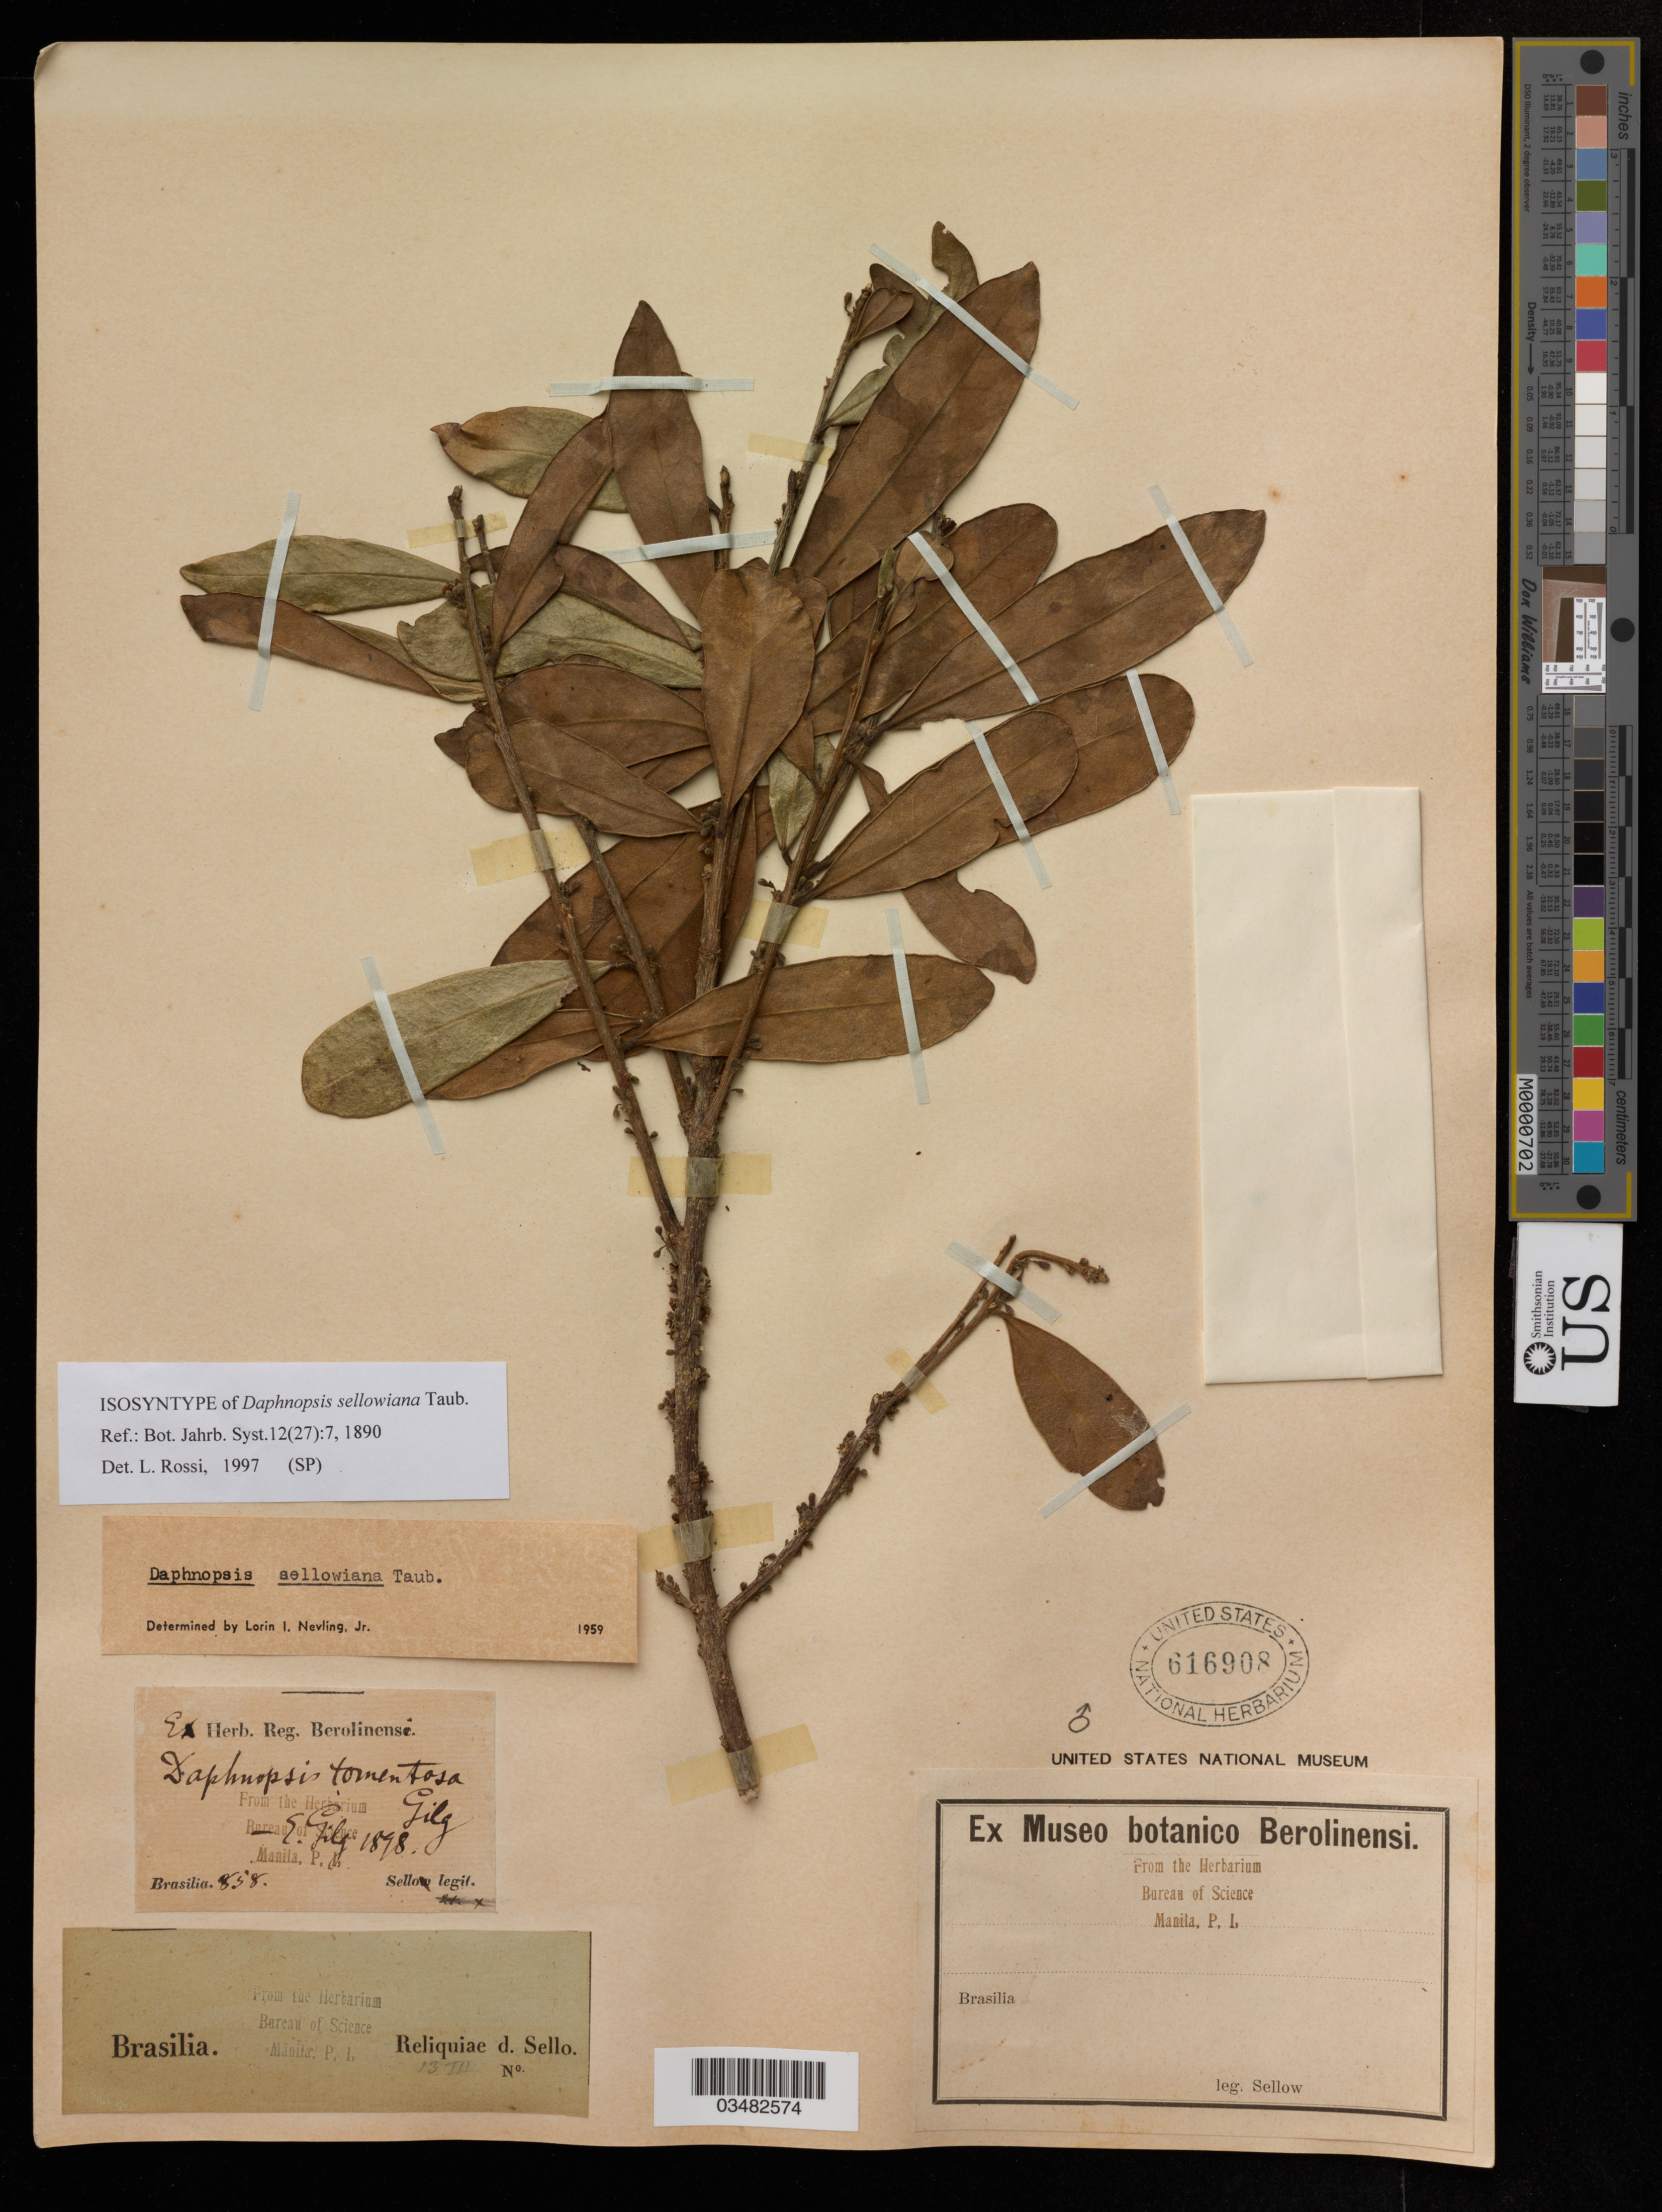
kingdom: Plantae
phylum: Tracheophyta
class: Liliopsida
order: Poales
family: Poaceae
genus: Hordeum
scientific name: Hordeum jubatum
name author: L.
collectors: C. J. Brand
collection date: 1908-08-13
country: United States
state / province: North Dakota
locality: At Dickinson.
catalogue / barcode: US 2479332